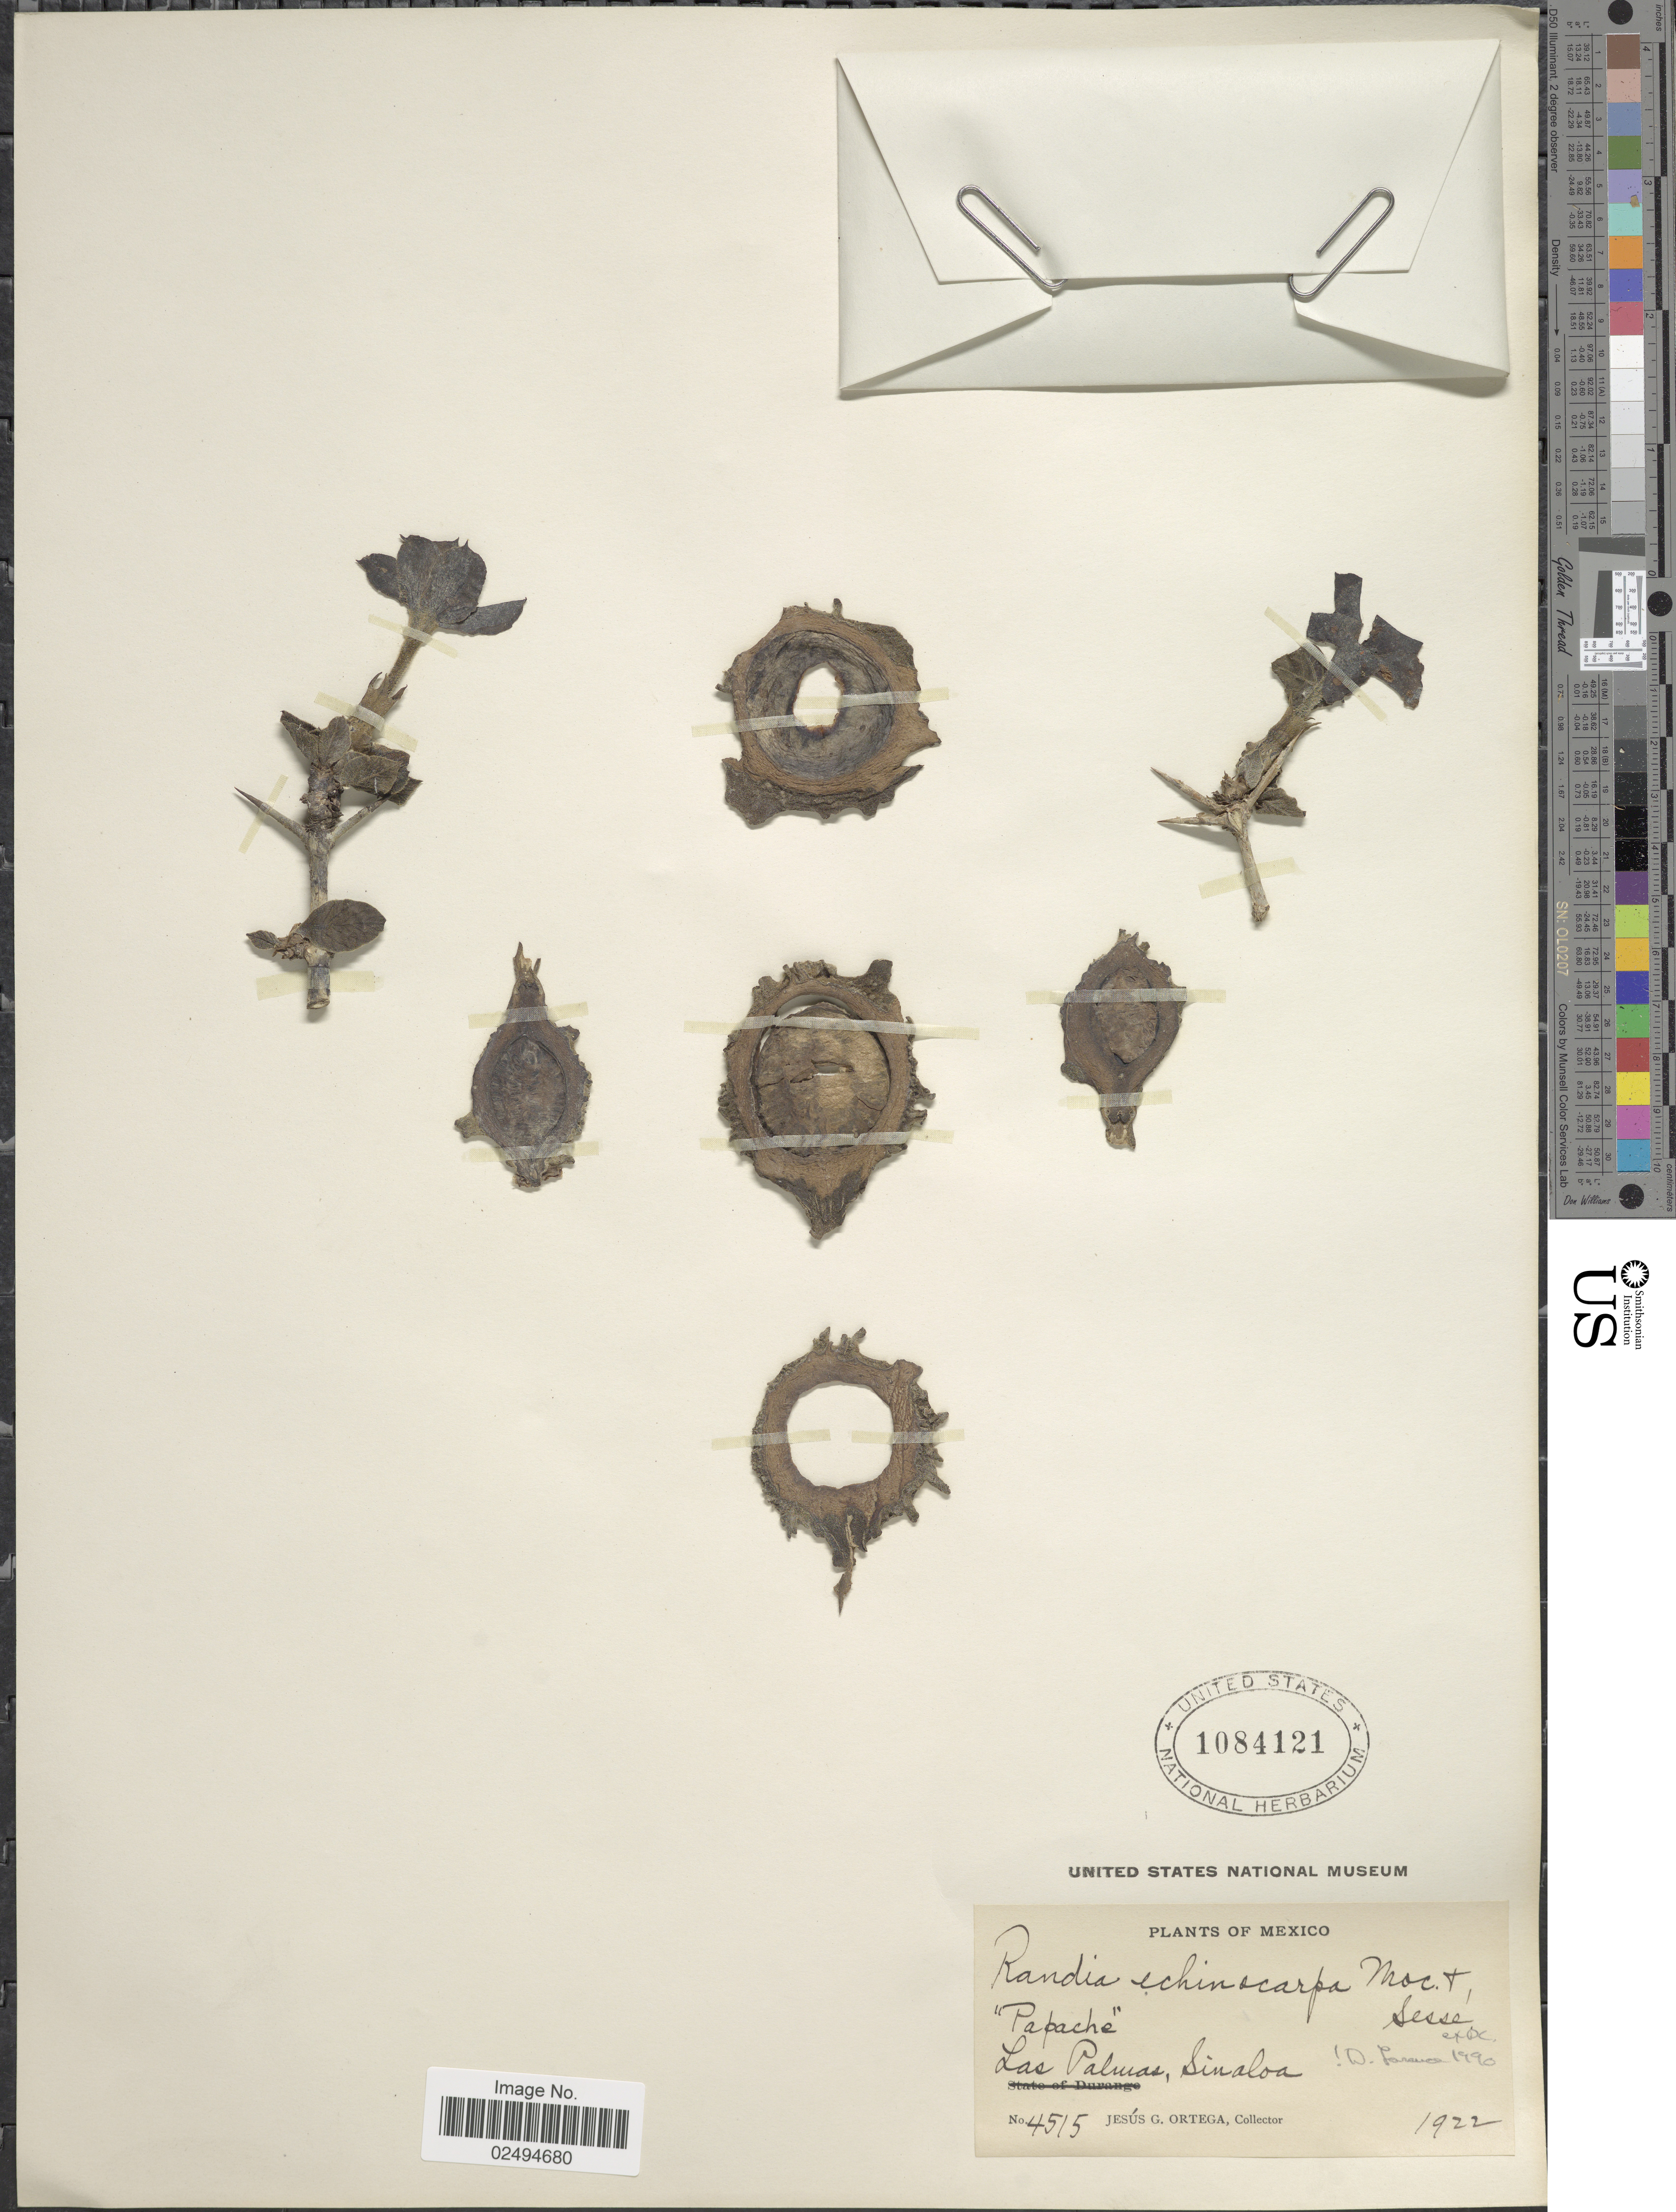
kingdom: Plantae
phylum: Tracheophyta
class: Magnoliopsida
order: Gentianales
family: Rubiaceae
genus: Randia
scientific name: Randia echinocarpa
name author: Sessé & Moc. ex DC.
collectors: J. Ortega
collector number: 4515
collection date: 1922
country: Mexico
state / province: Sinaloa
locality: Las Palmas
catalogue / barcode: US 1084121